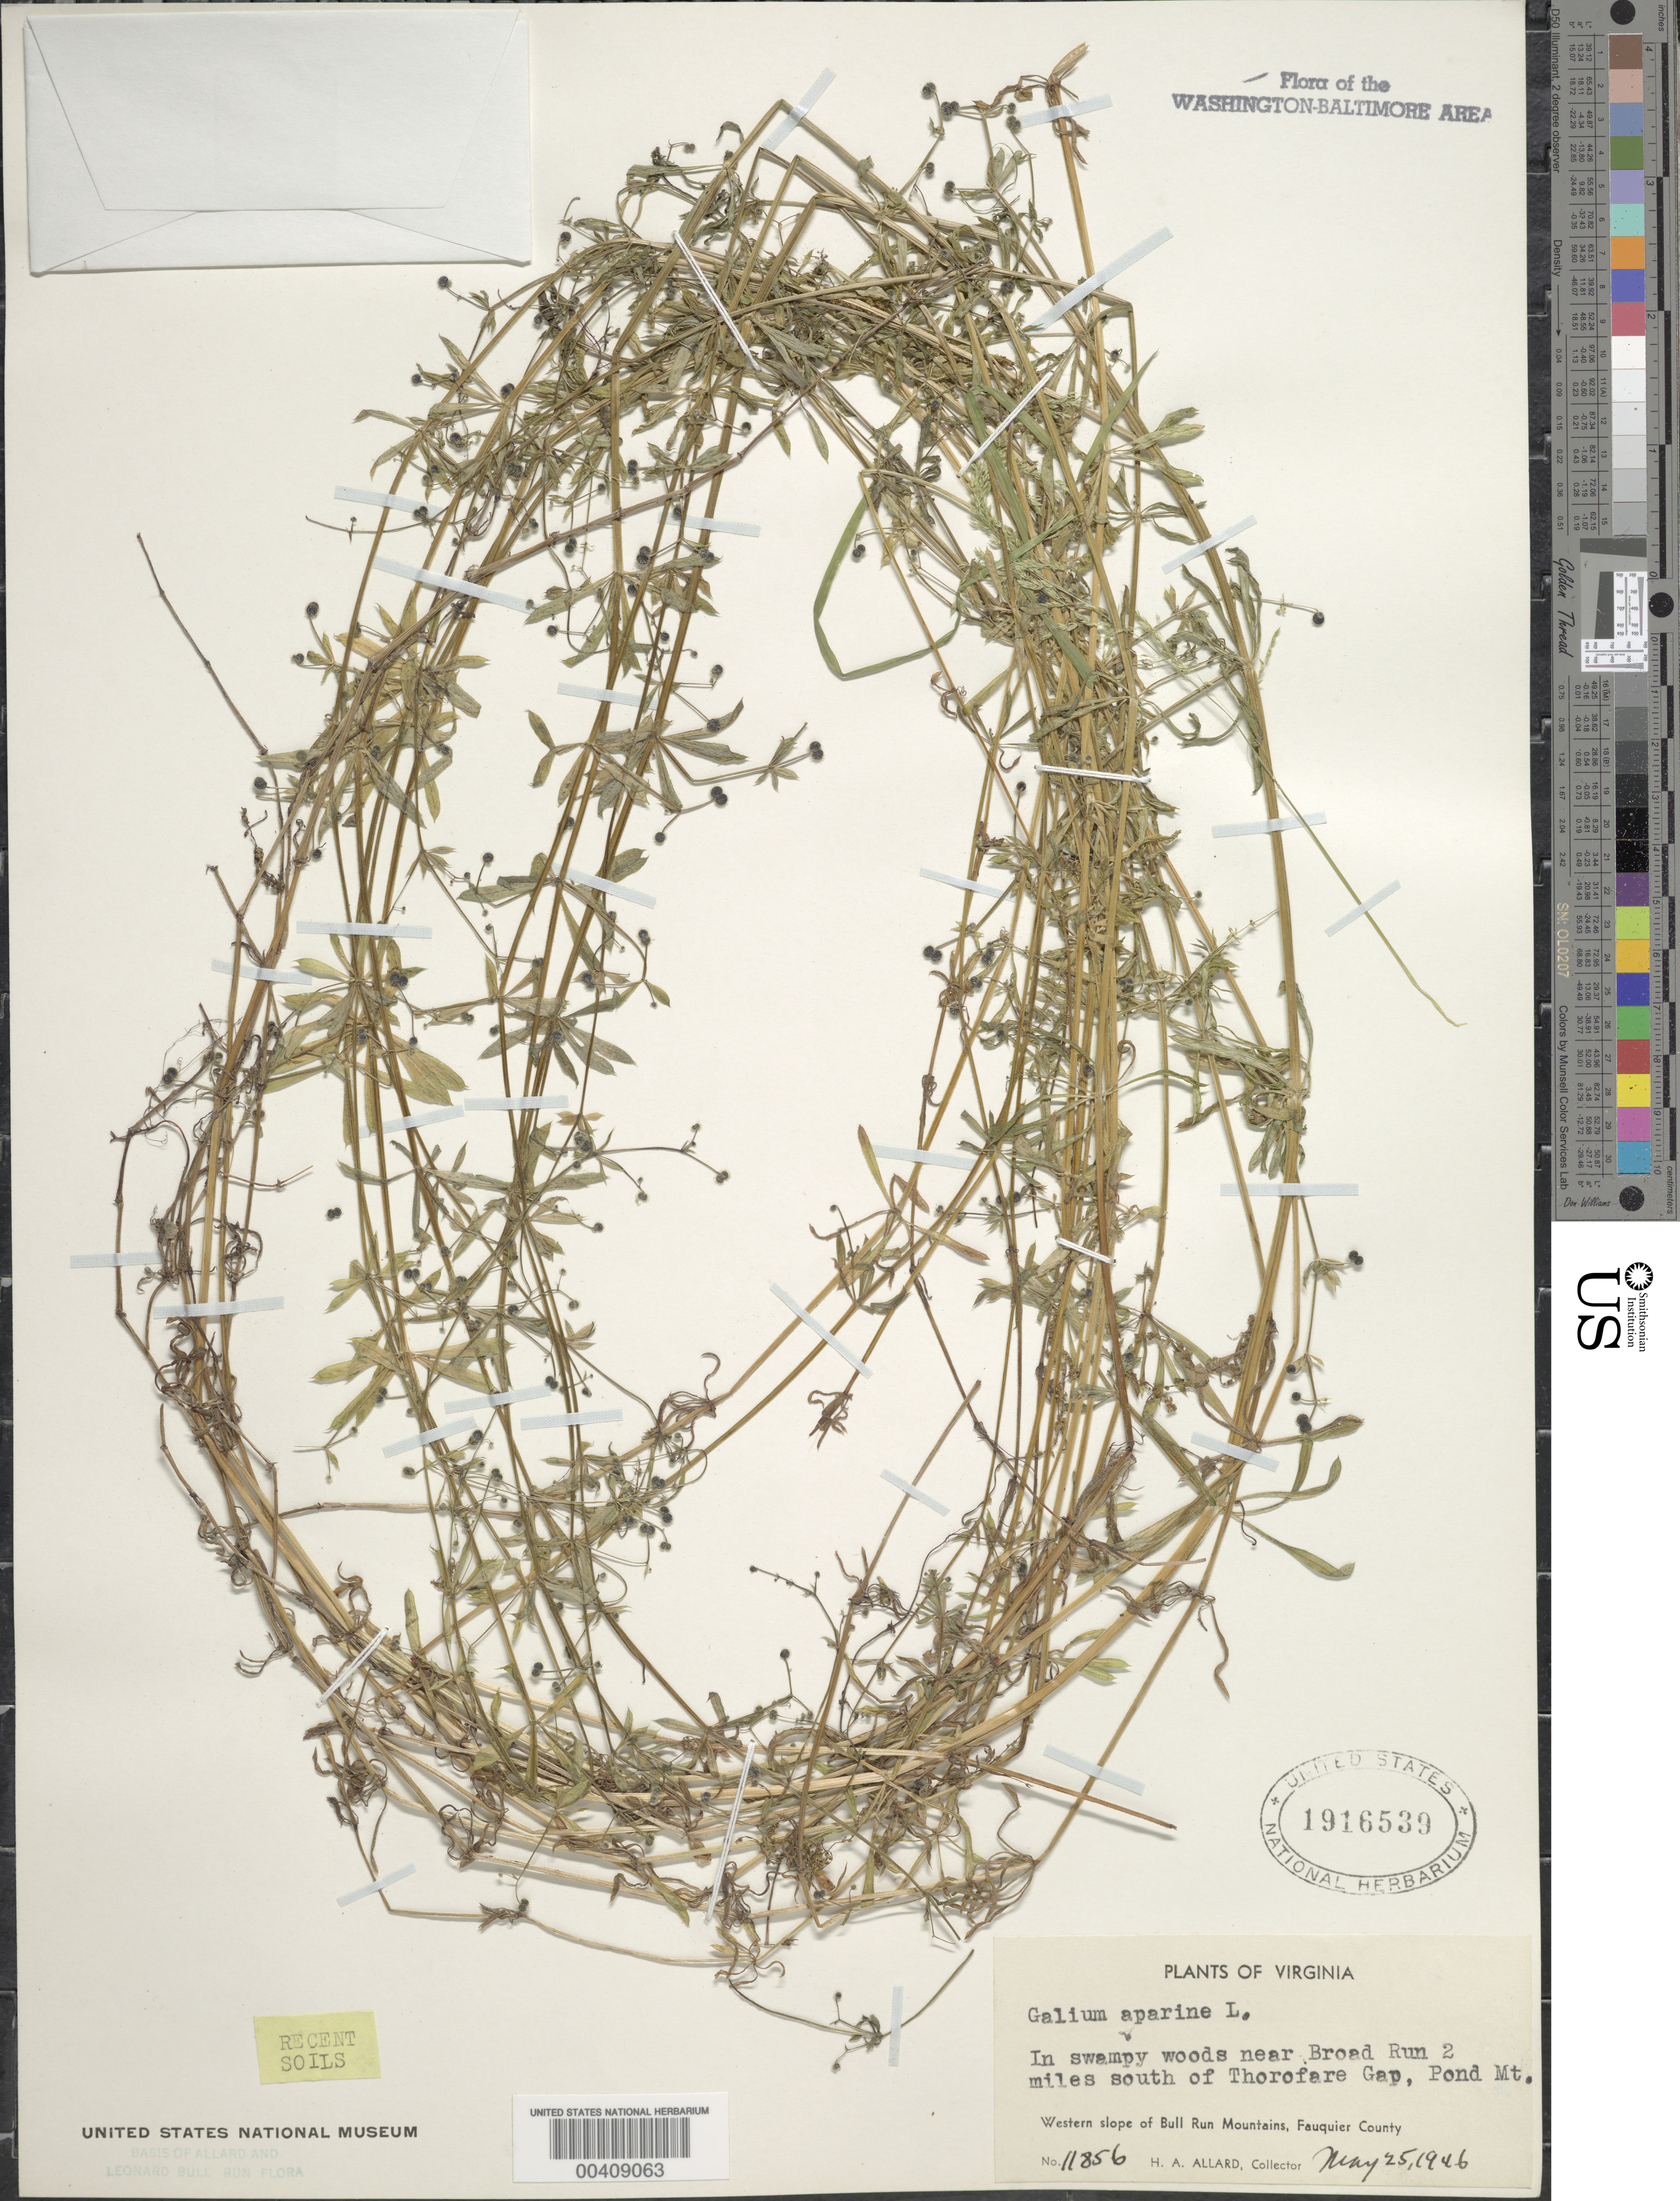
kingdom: Plantae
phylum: Tracheophyta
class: Magnoliopsida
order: Gentianales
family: Rubiaceae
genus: Galium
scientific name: Galium aparine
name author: L.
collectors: H. A. Allard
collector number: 11856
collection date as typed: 25 May 1946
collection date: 1946-05-25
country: United States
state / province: Virginia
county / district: Fauquier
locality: Pond Mt., west slope of Bull Run Mts.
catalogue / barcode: US 1916539